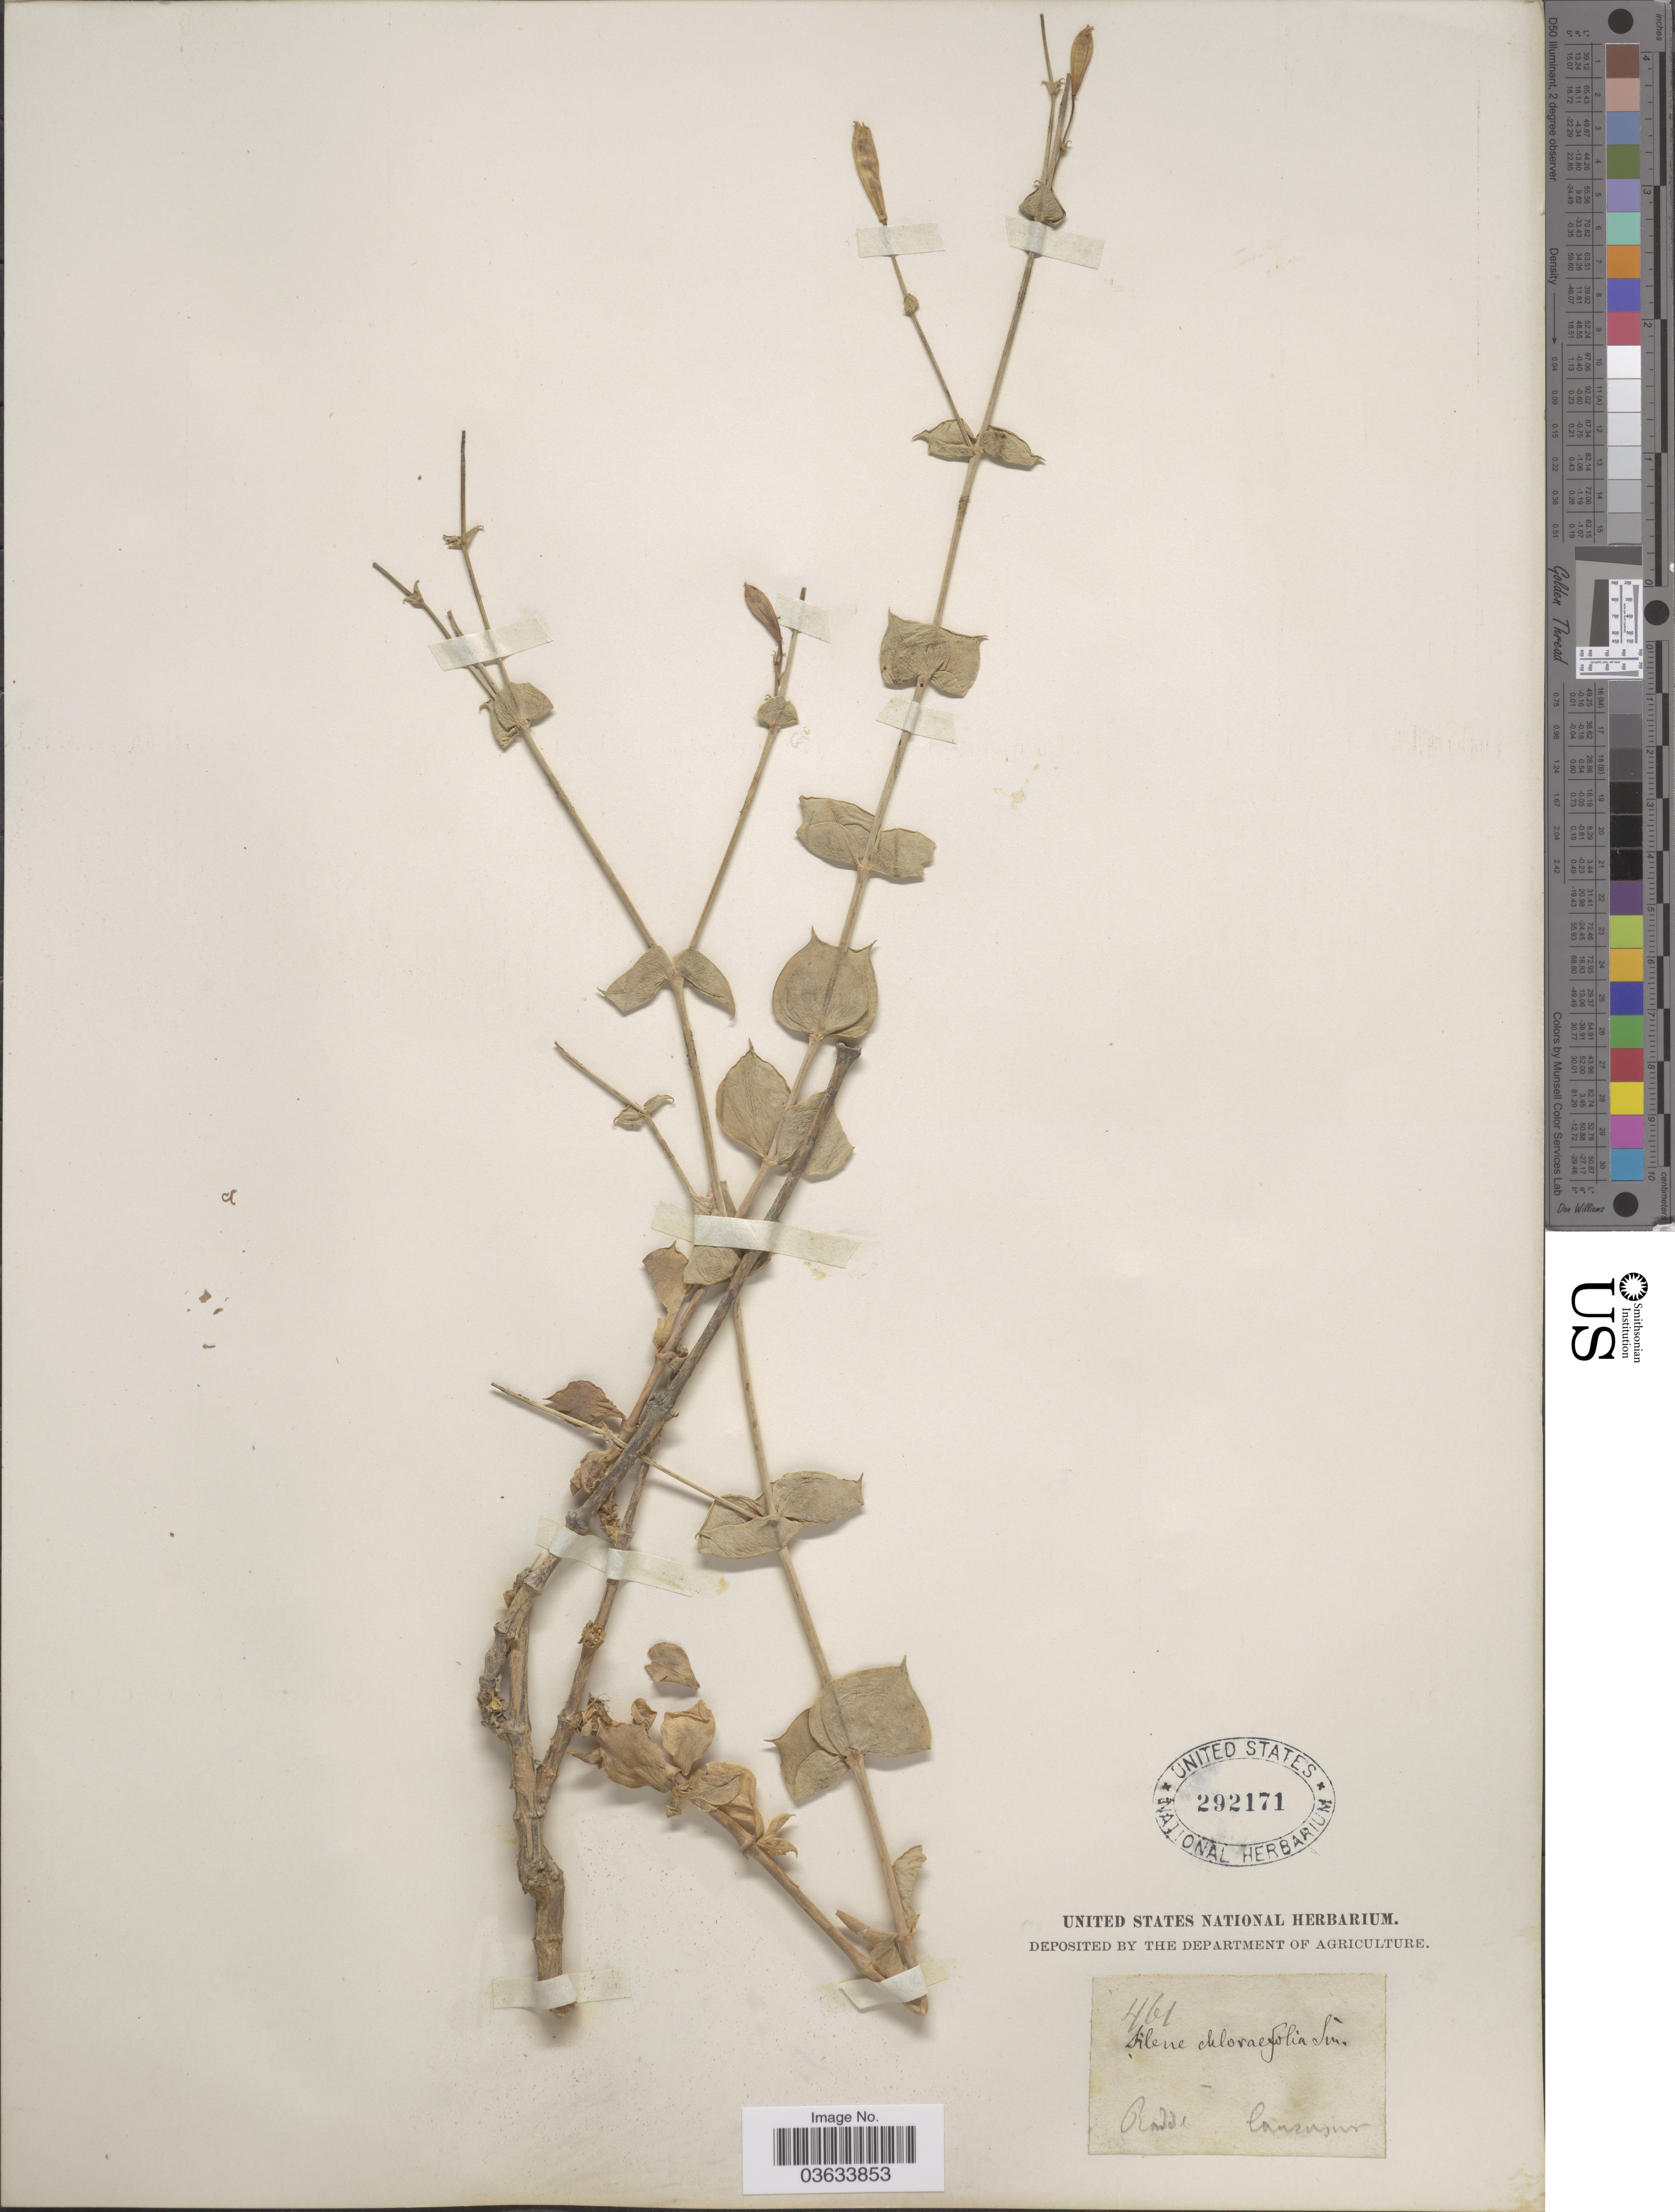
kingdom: Plantae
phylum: Tracheophyta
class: Magnoliopsida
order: Caryophyllales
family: Caryophyllaceae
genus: Silene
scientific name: Silene chlorifolia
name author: Sm.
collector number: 461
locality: Rode [interpreted] Caucasus.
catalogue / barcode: US 292171